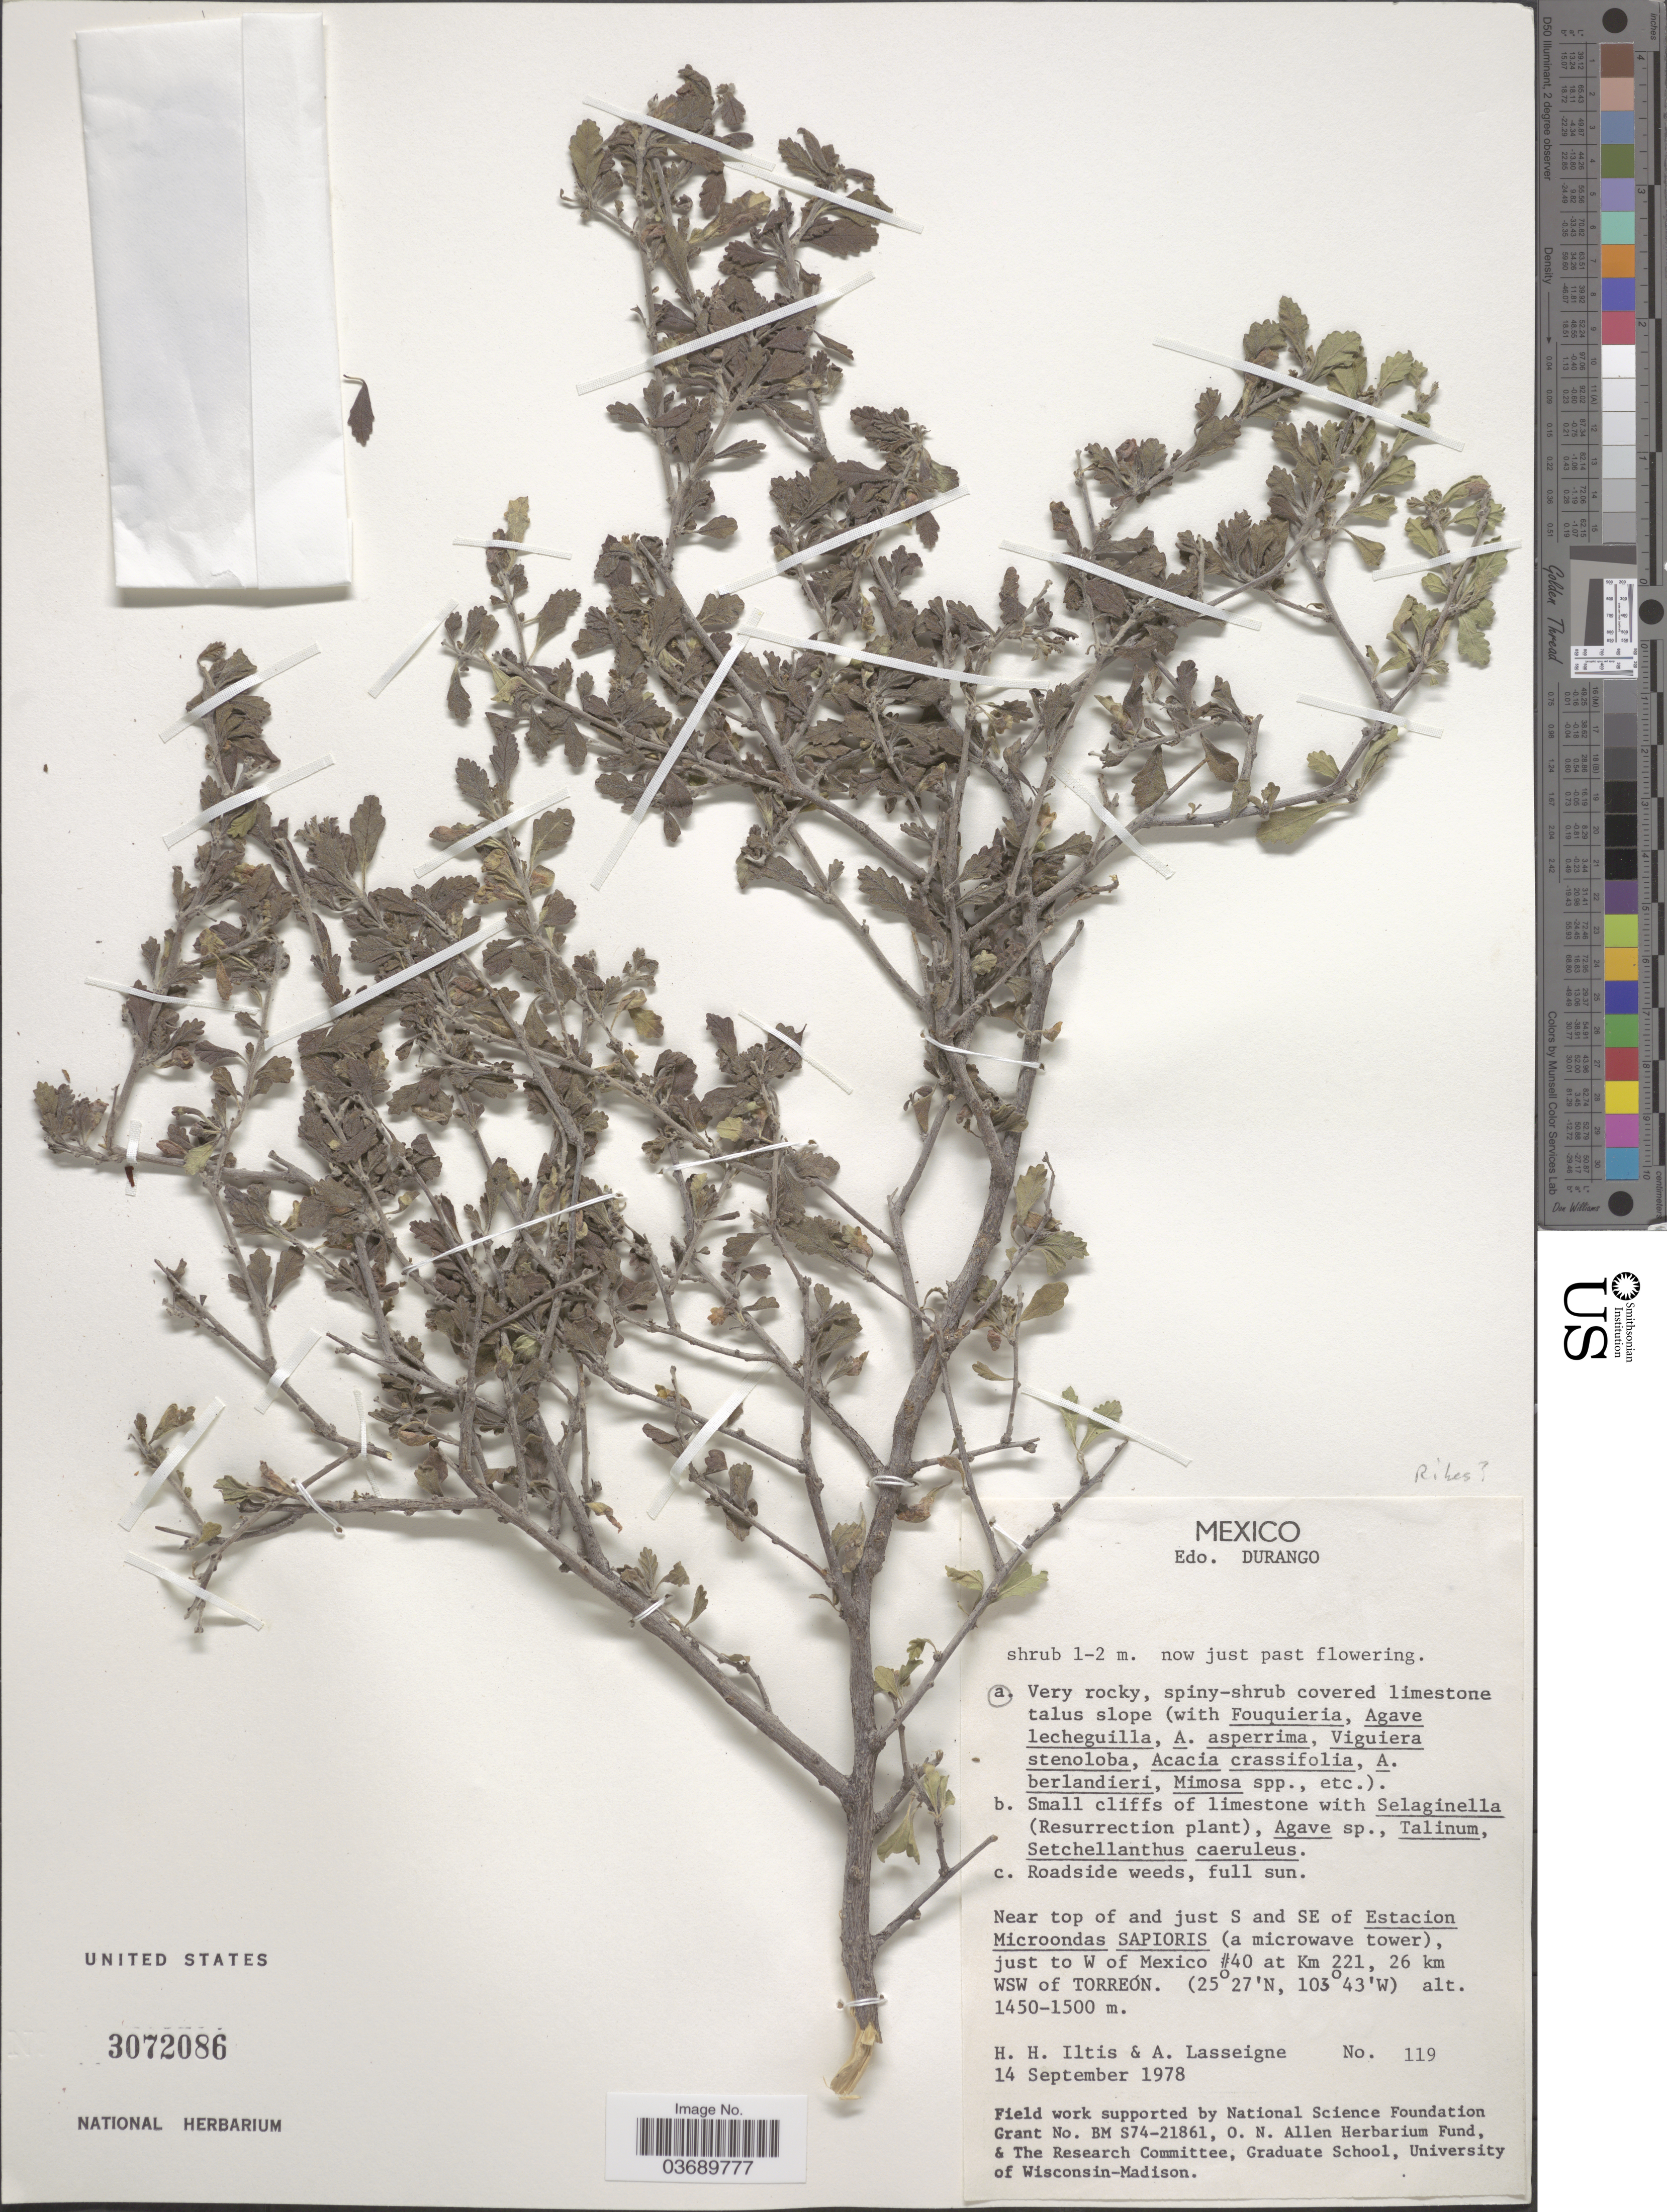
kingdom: Plantae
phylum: Tracheophyta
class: Magnoliopsida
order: Saxifragales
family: Grossulariaceae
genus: Ribes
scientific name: Ribes sp.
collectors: H. H. Iltis & A. Lasseigne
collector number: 119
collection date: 1978-09-14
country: Mexico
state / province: Durango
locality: Edo. Durango. Near top of and just S and SE of Estacion Microondas Sapioris ( a microwave tower), just to W of Mexico #40 at Km 221, 26km WSW of Torreón.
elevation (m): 1450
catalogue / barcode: US 3072086